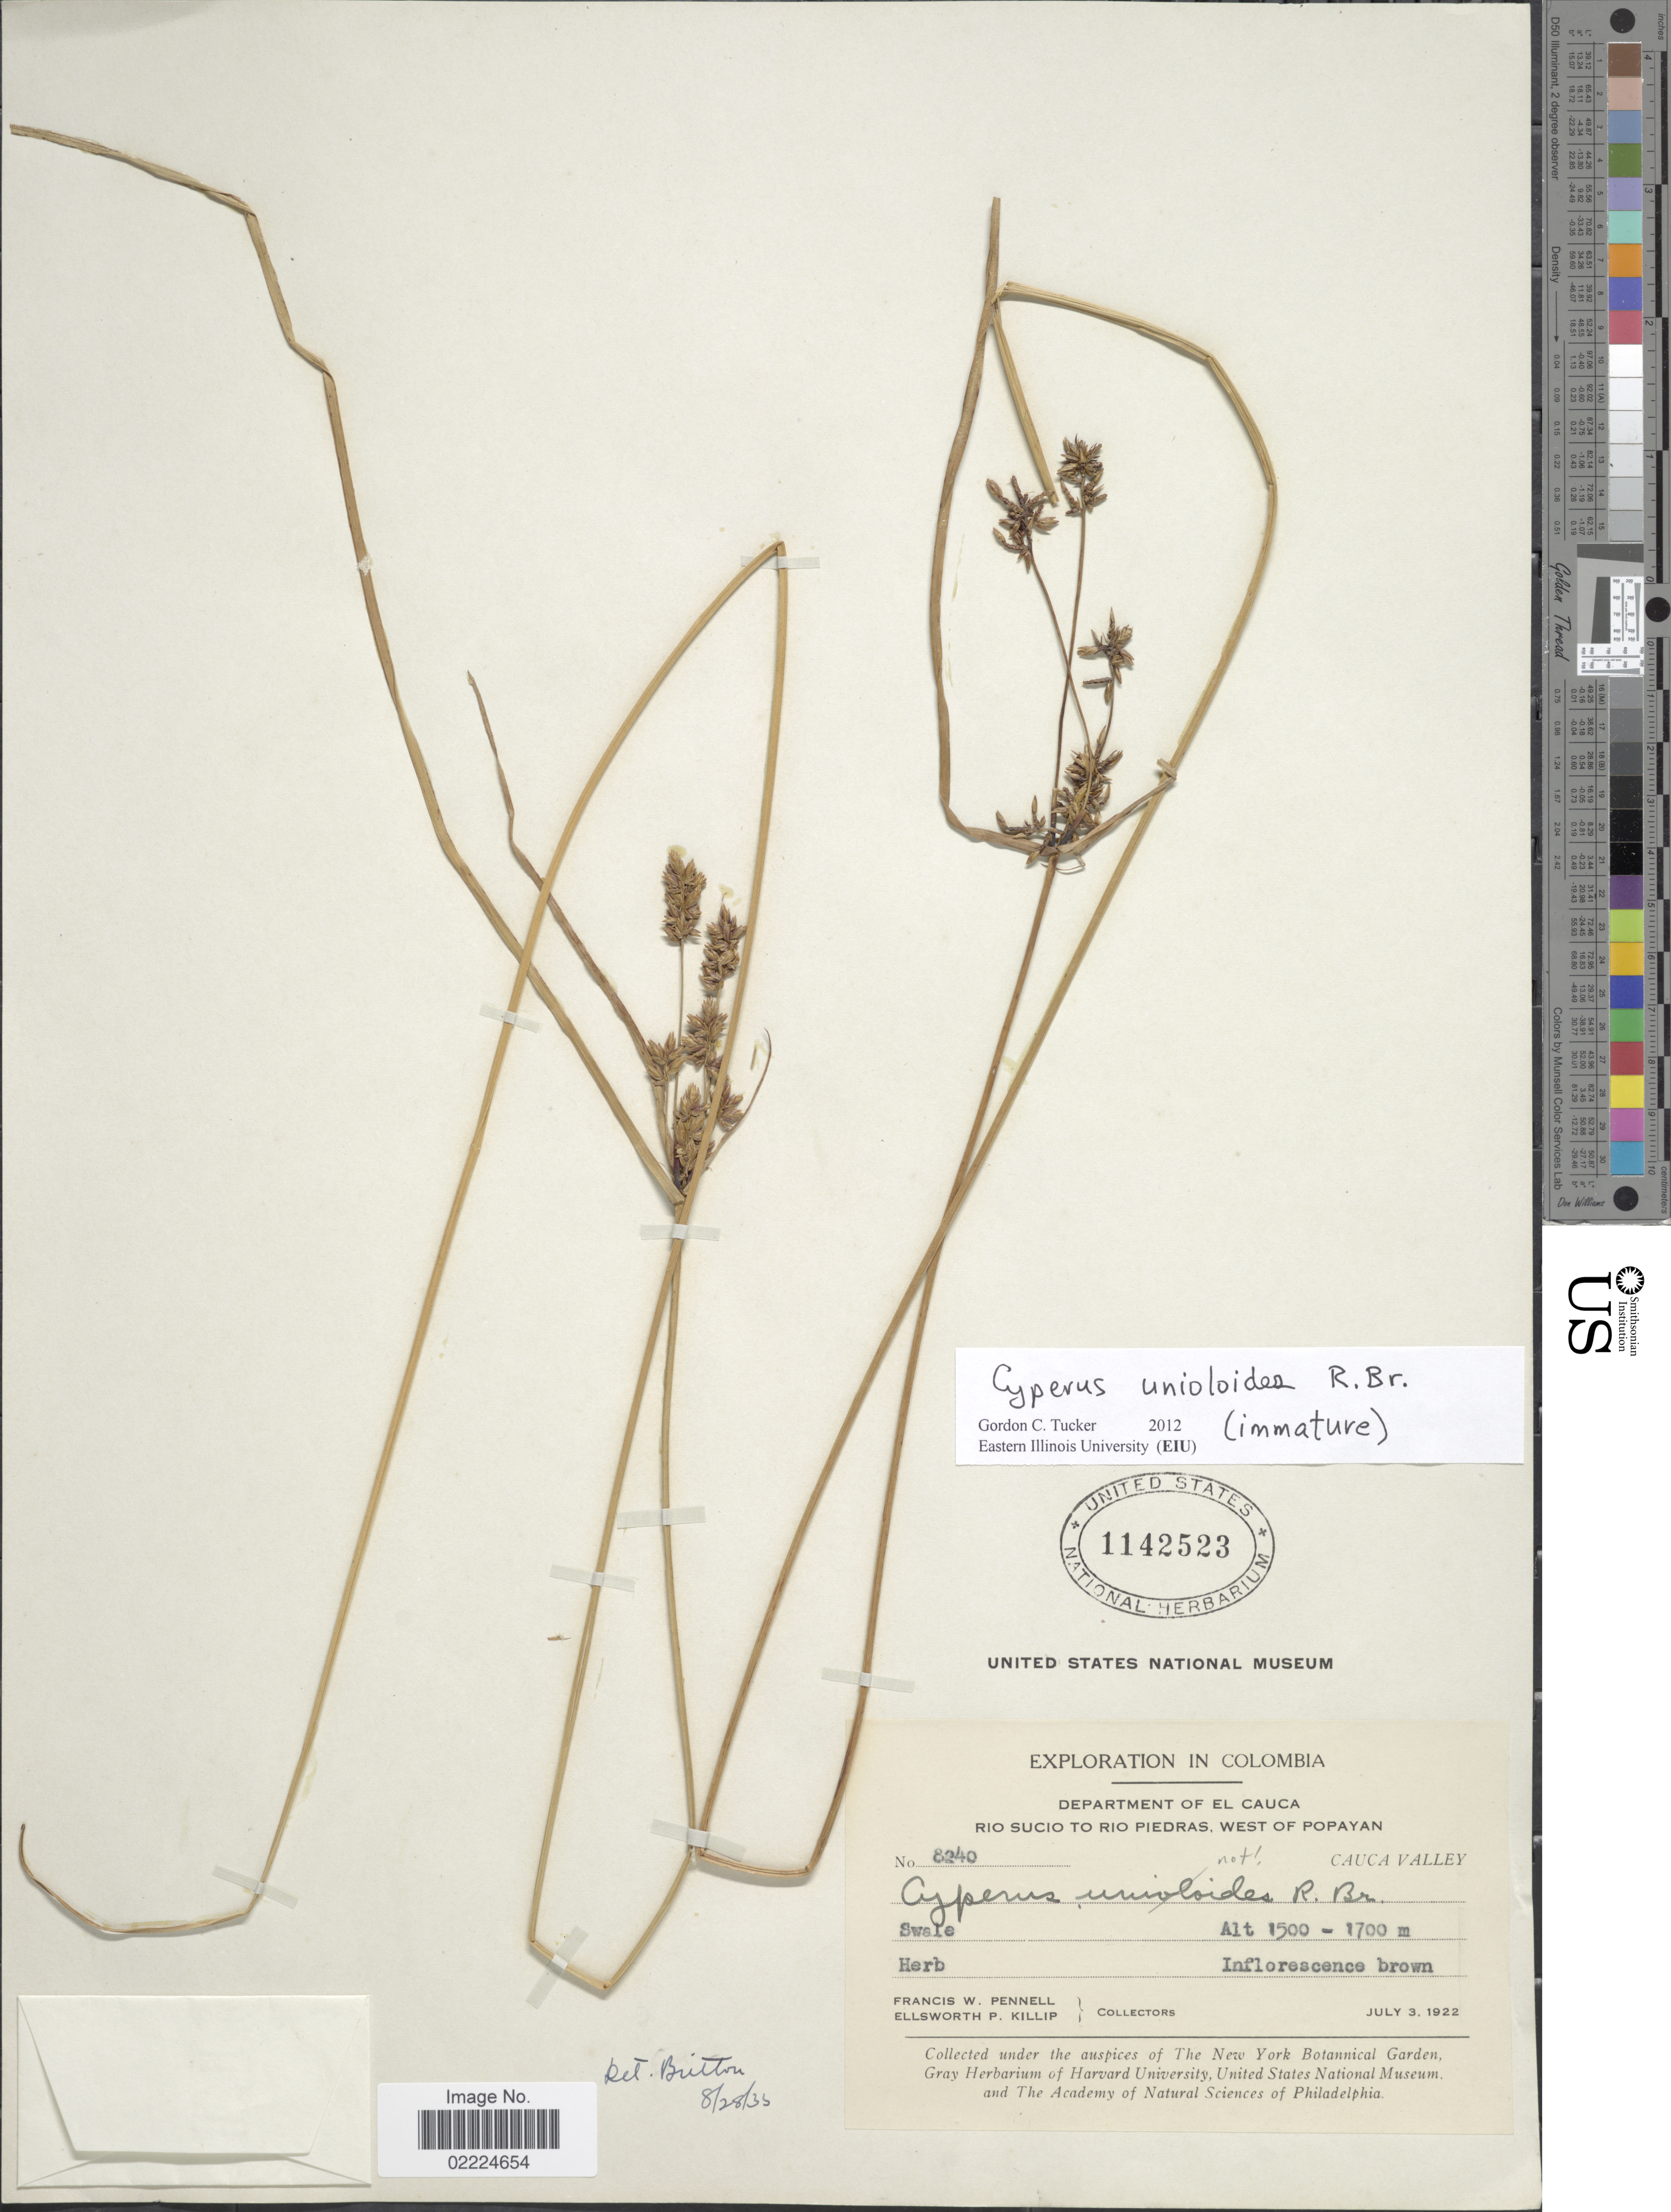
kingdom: Plantae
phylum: Tracheophyta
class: Liliopsida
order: Poales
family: Cyperaceae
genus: Cyperus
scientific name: Cyperus unioloides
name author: R. Br.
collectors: F. W. Pennell & E. P. Killip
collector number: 8240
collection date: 1922-07-03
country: Colombia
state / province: Cauca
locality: Department of El Cauca, Rio Sucio to Rio Piedras, west of Popayan. Cauca Valley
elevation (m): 1500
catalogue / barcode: US 1142523